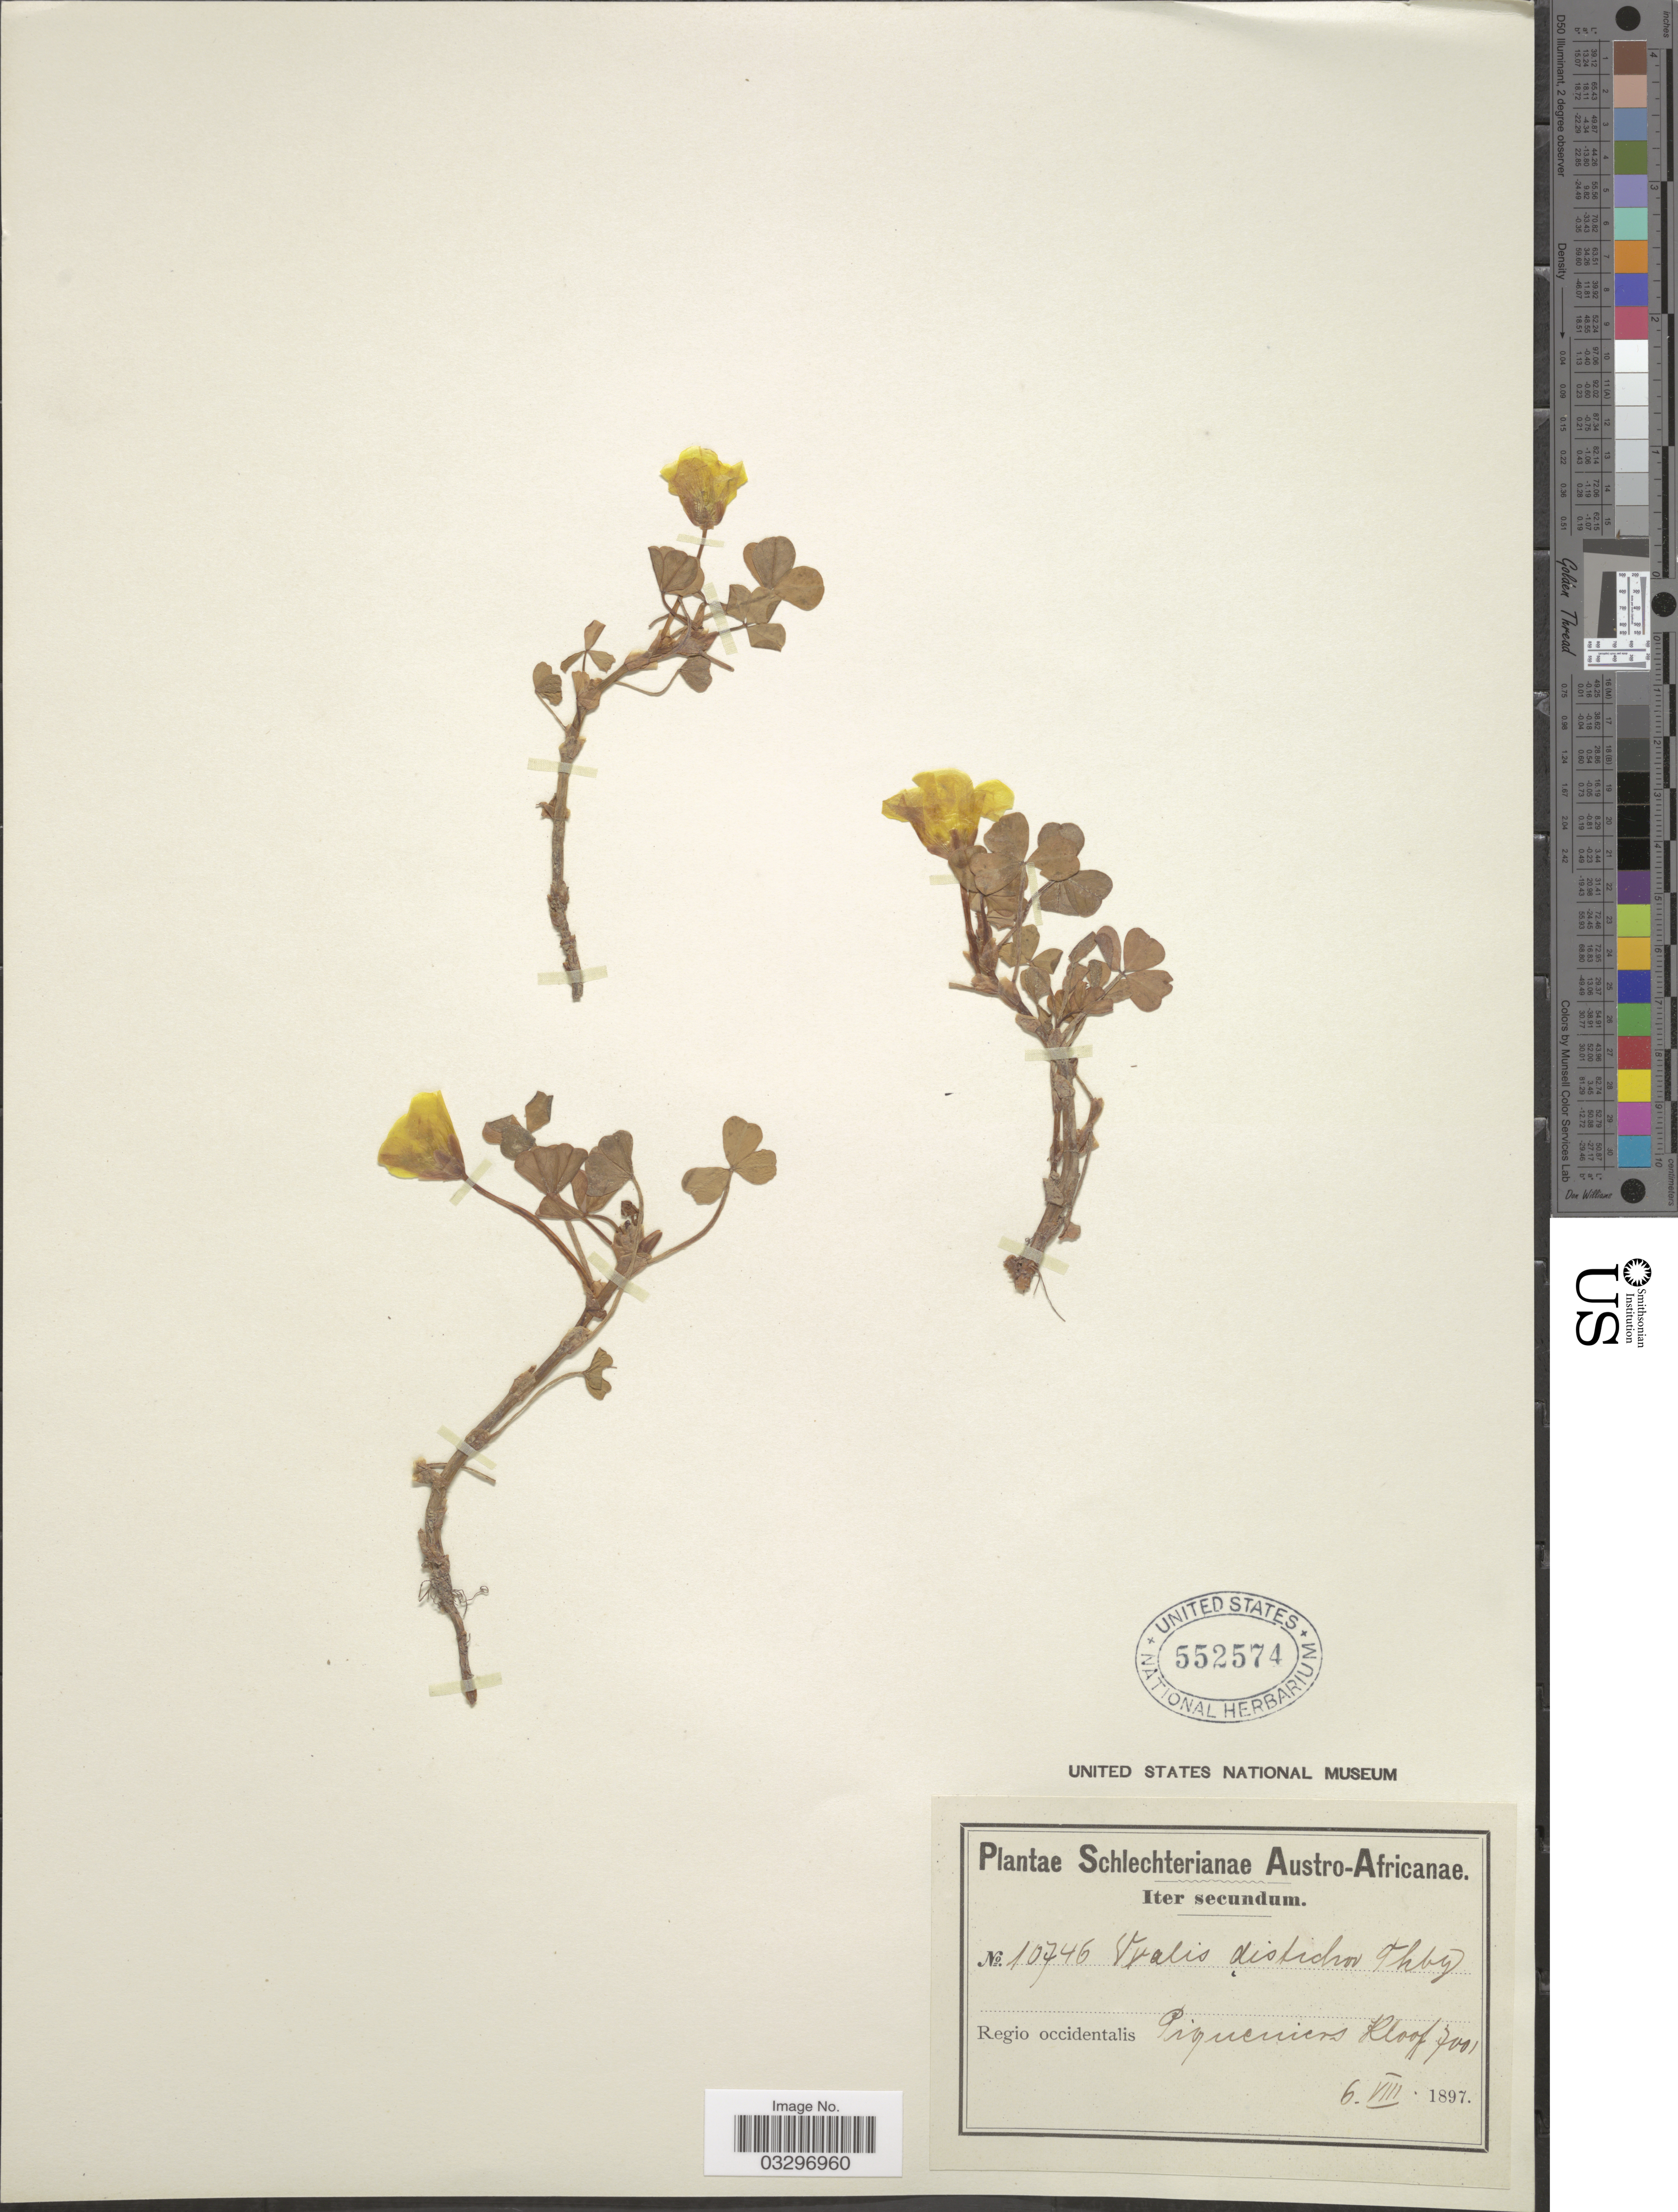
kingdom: Plantae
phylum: Tracheophyta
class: Magnoliopsida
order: Oxalidales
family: Oxalidaceae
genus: Oxalis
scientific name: Oxalis disticha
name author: Jacq.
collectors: Schlechter, --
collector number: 10746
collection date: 1897-08-06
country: South Africa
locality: Austro-Africanae. Regio Occidentalis. Piqueniers Kloof.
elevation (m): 213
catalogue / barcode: US 552574